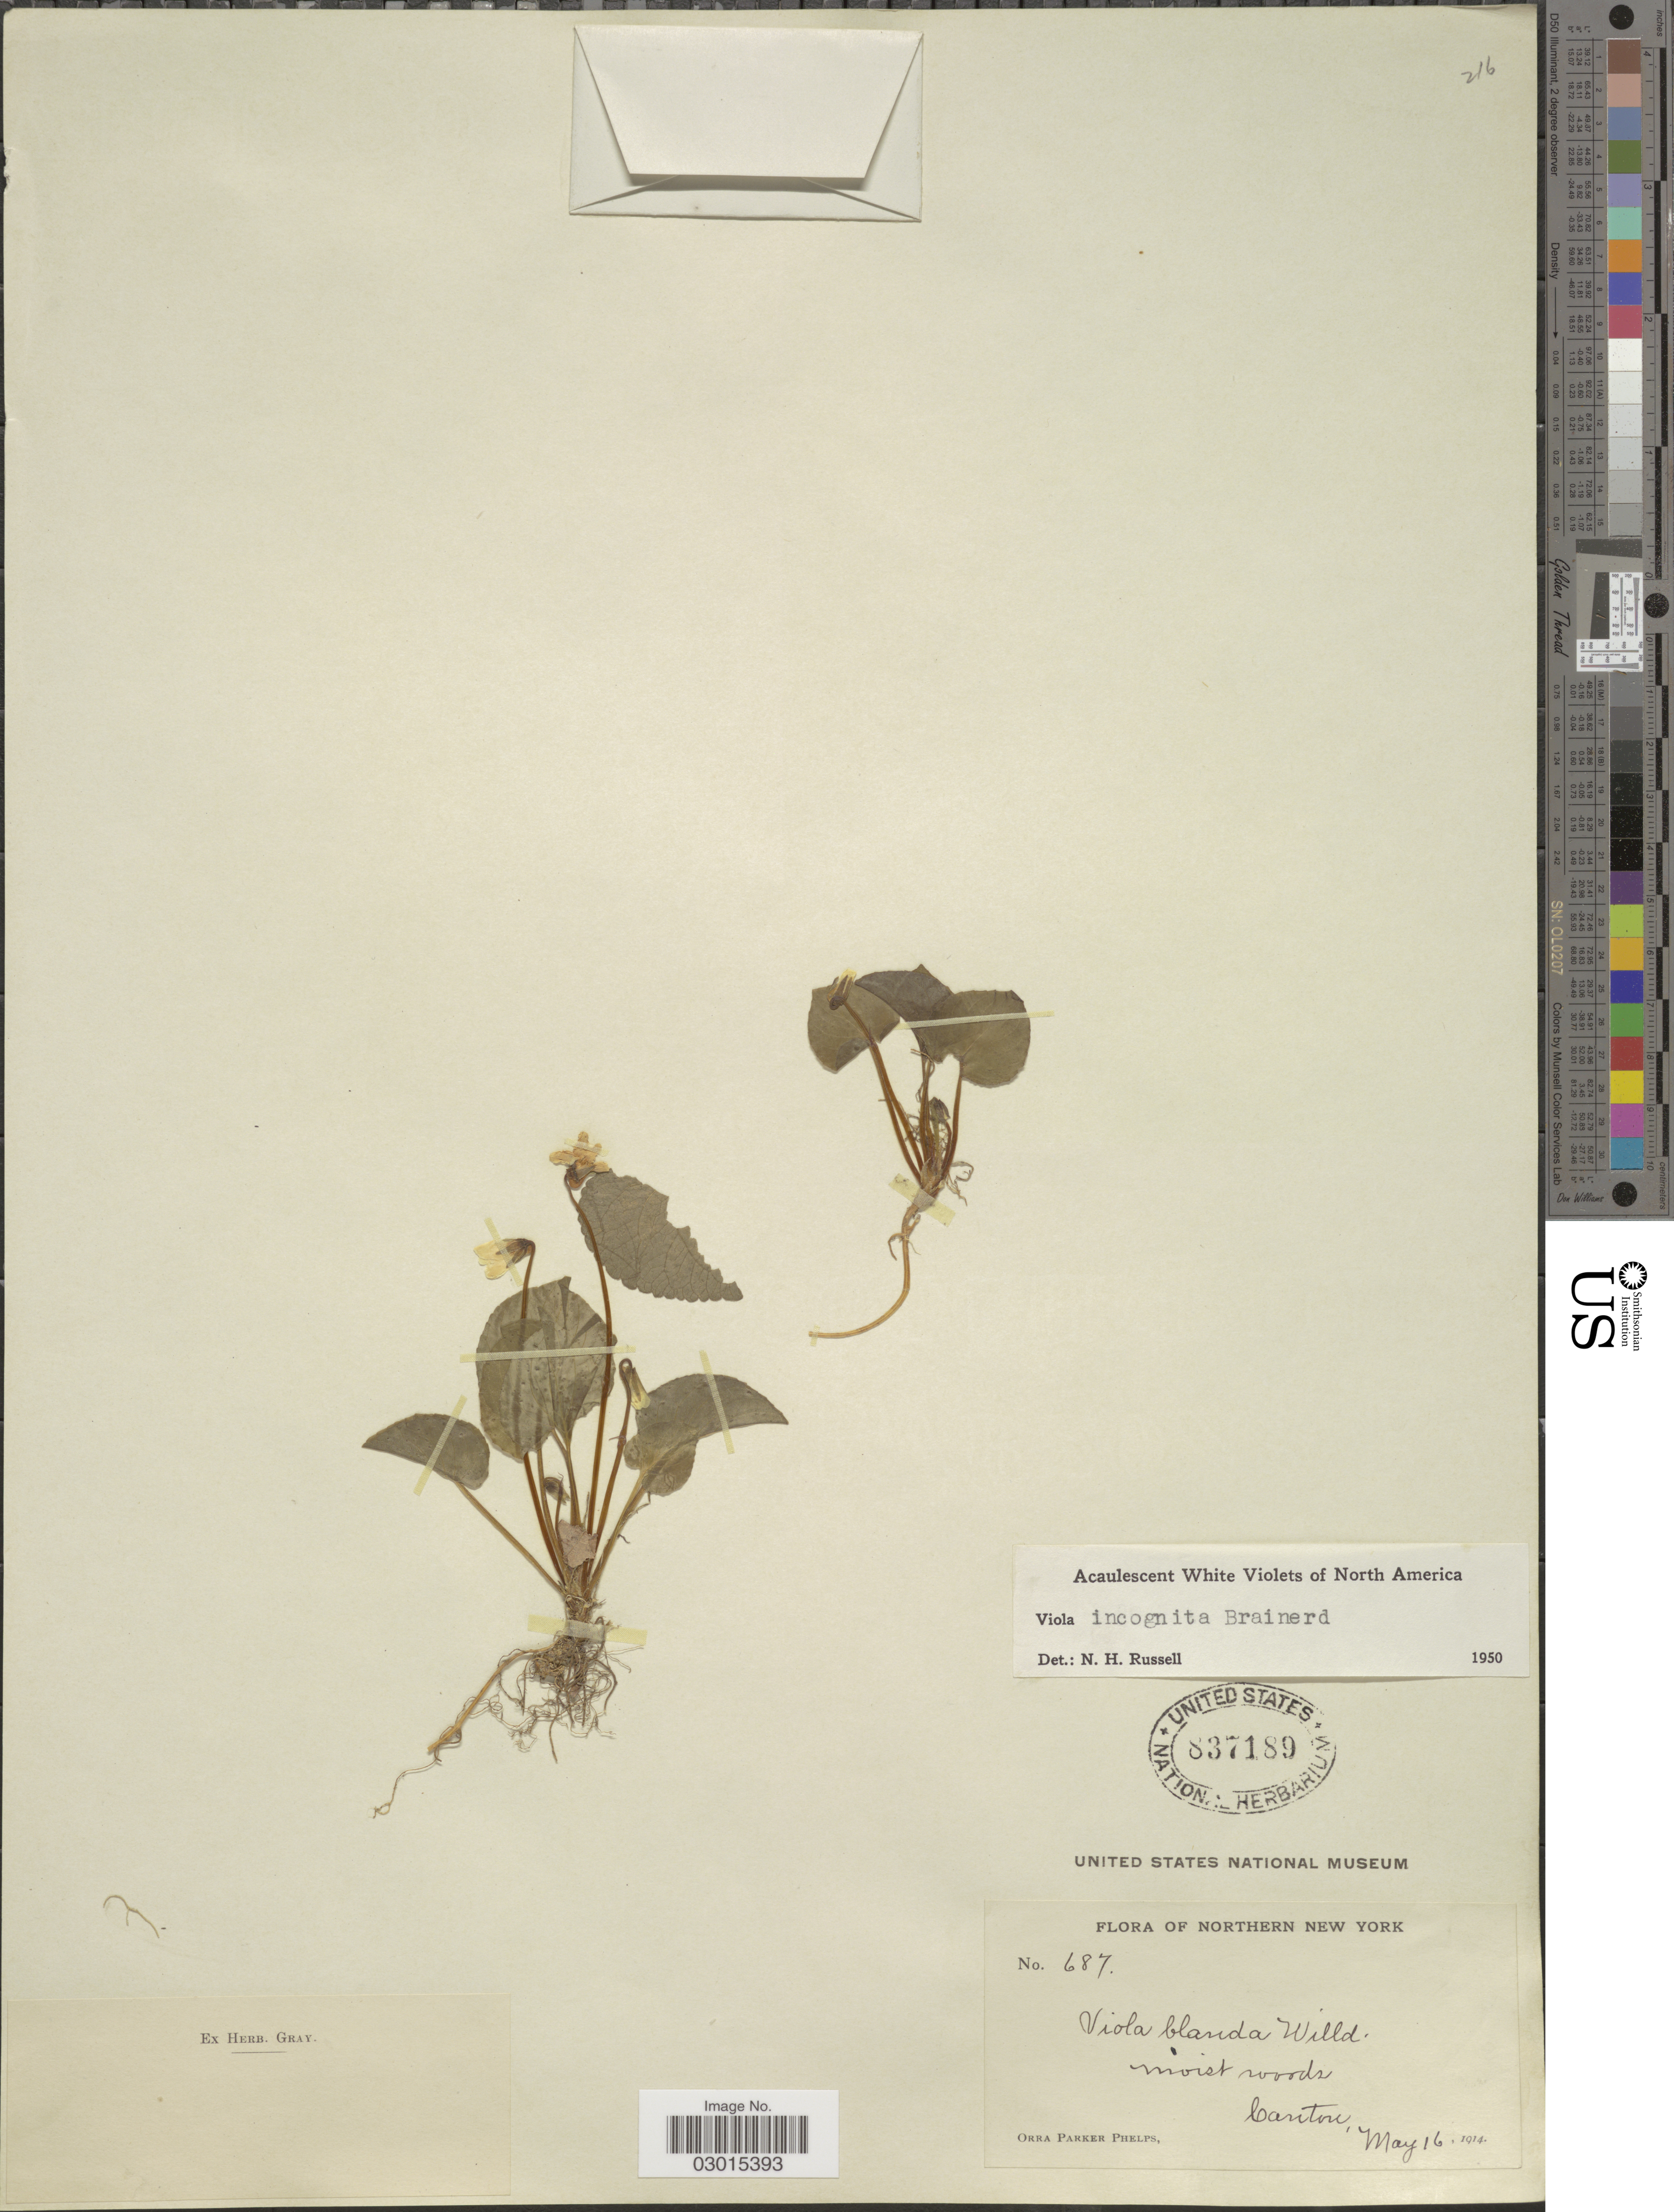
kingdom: Plantae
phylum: Tracheophyta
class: Magnoliopsida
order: Malpighiales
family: Violaceae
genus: Viola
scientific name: Viola incognita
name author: Brainerd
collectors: O. P. Phelps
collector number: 687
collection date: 1914-05-16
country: United States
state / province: New York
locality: Northern New York. Canton.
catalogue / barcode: US 837189